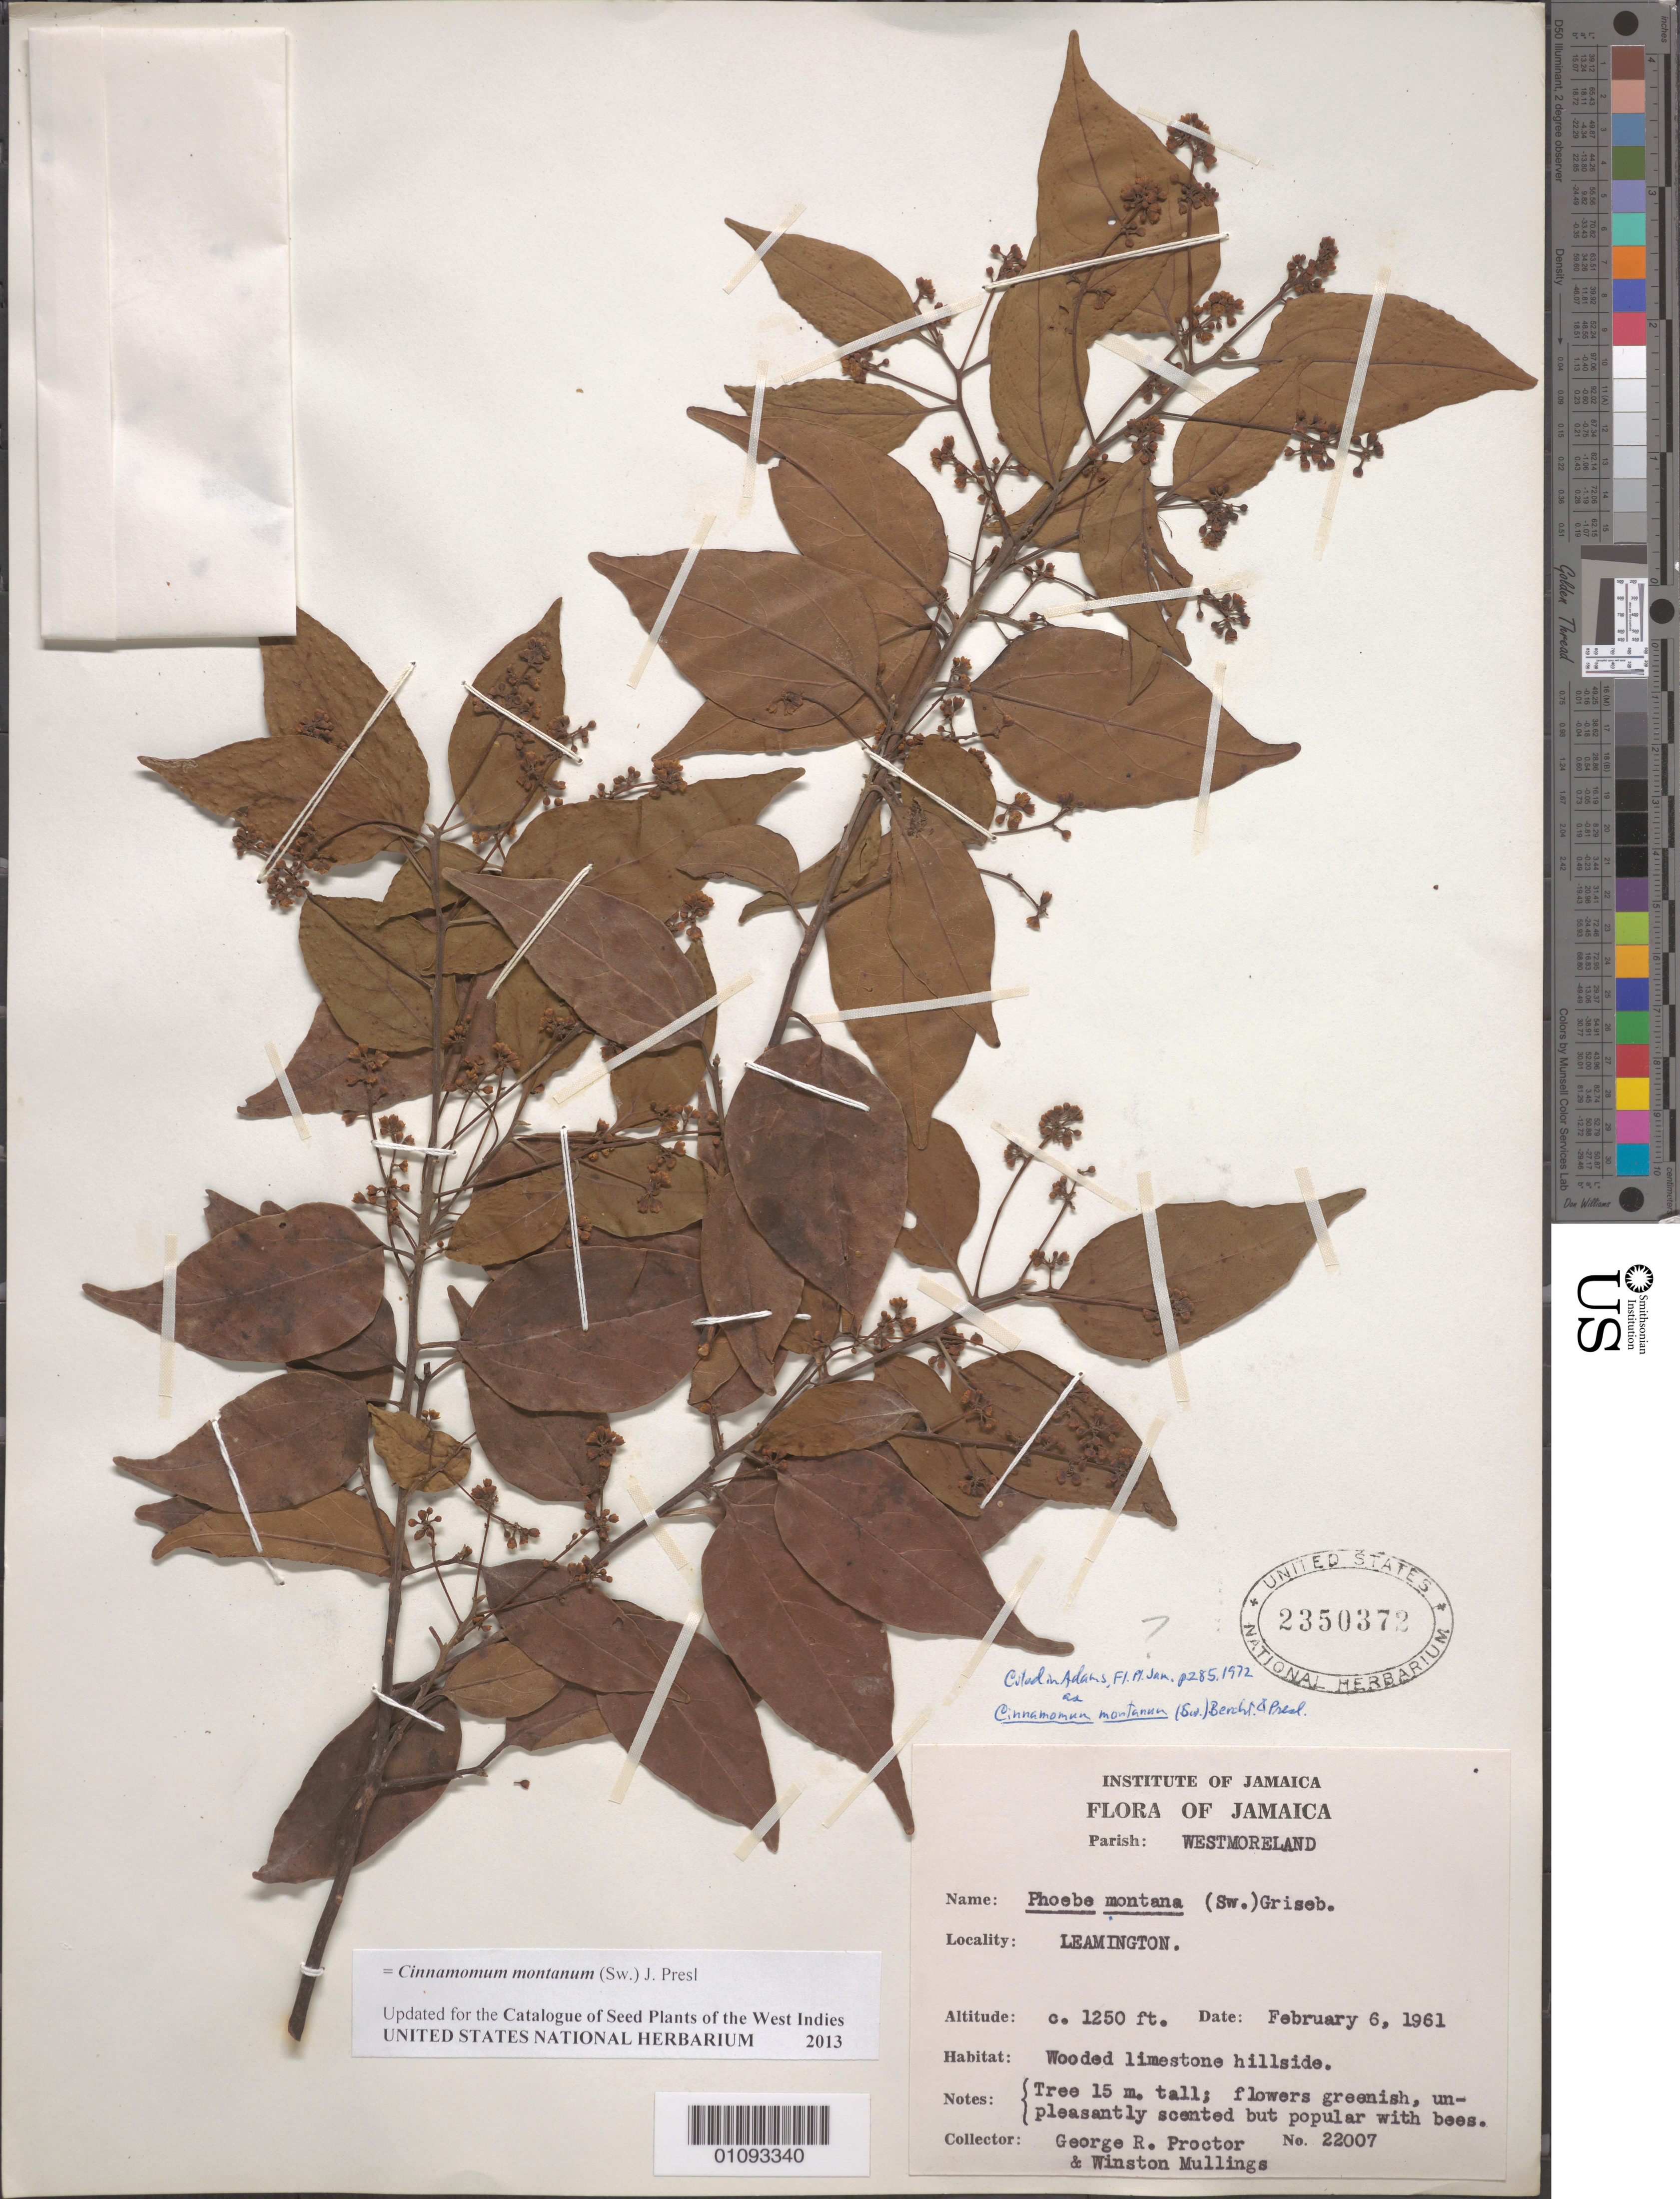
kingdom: Plantae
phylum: Tracheophyta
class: Magnoliopsida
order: Laurales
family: Lauraceae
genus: Cinnamomum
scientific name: Cinnamomum montanum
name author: (Sw.) J. Presl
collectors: G. R. Proctor & W. Mullings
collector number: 22007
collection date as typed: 06 Feb 1961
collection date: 1961-02-06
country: Jamaica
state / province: Westmoreland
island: Jamaica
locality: Leamington.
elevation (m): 381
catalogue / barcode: US 2350372